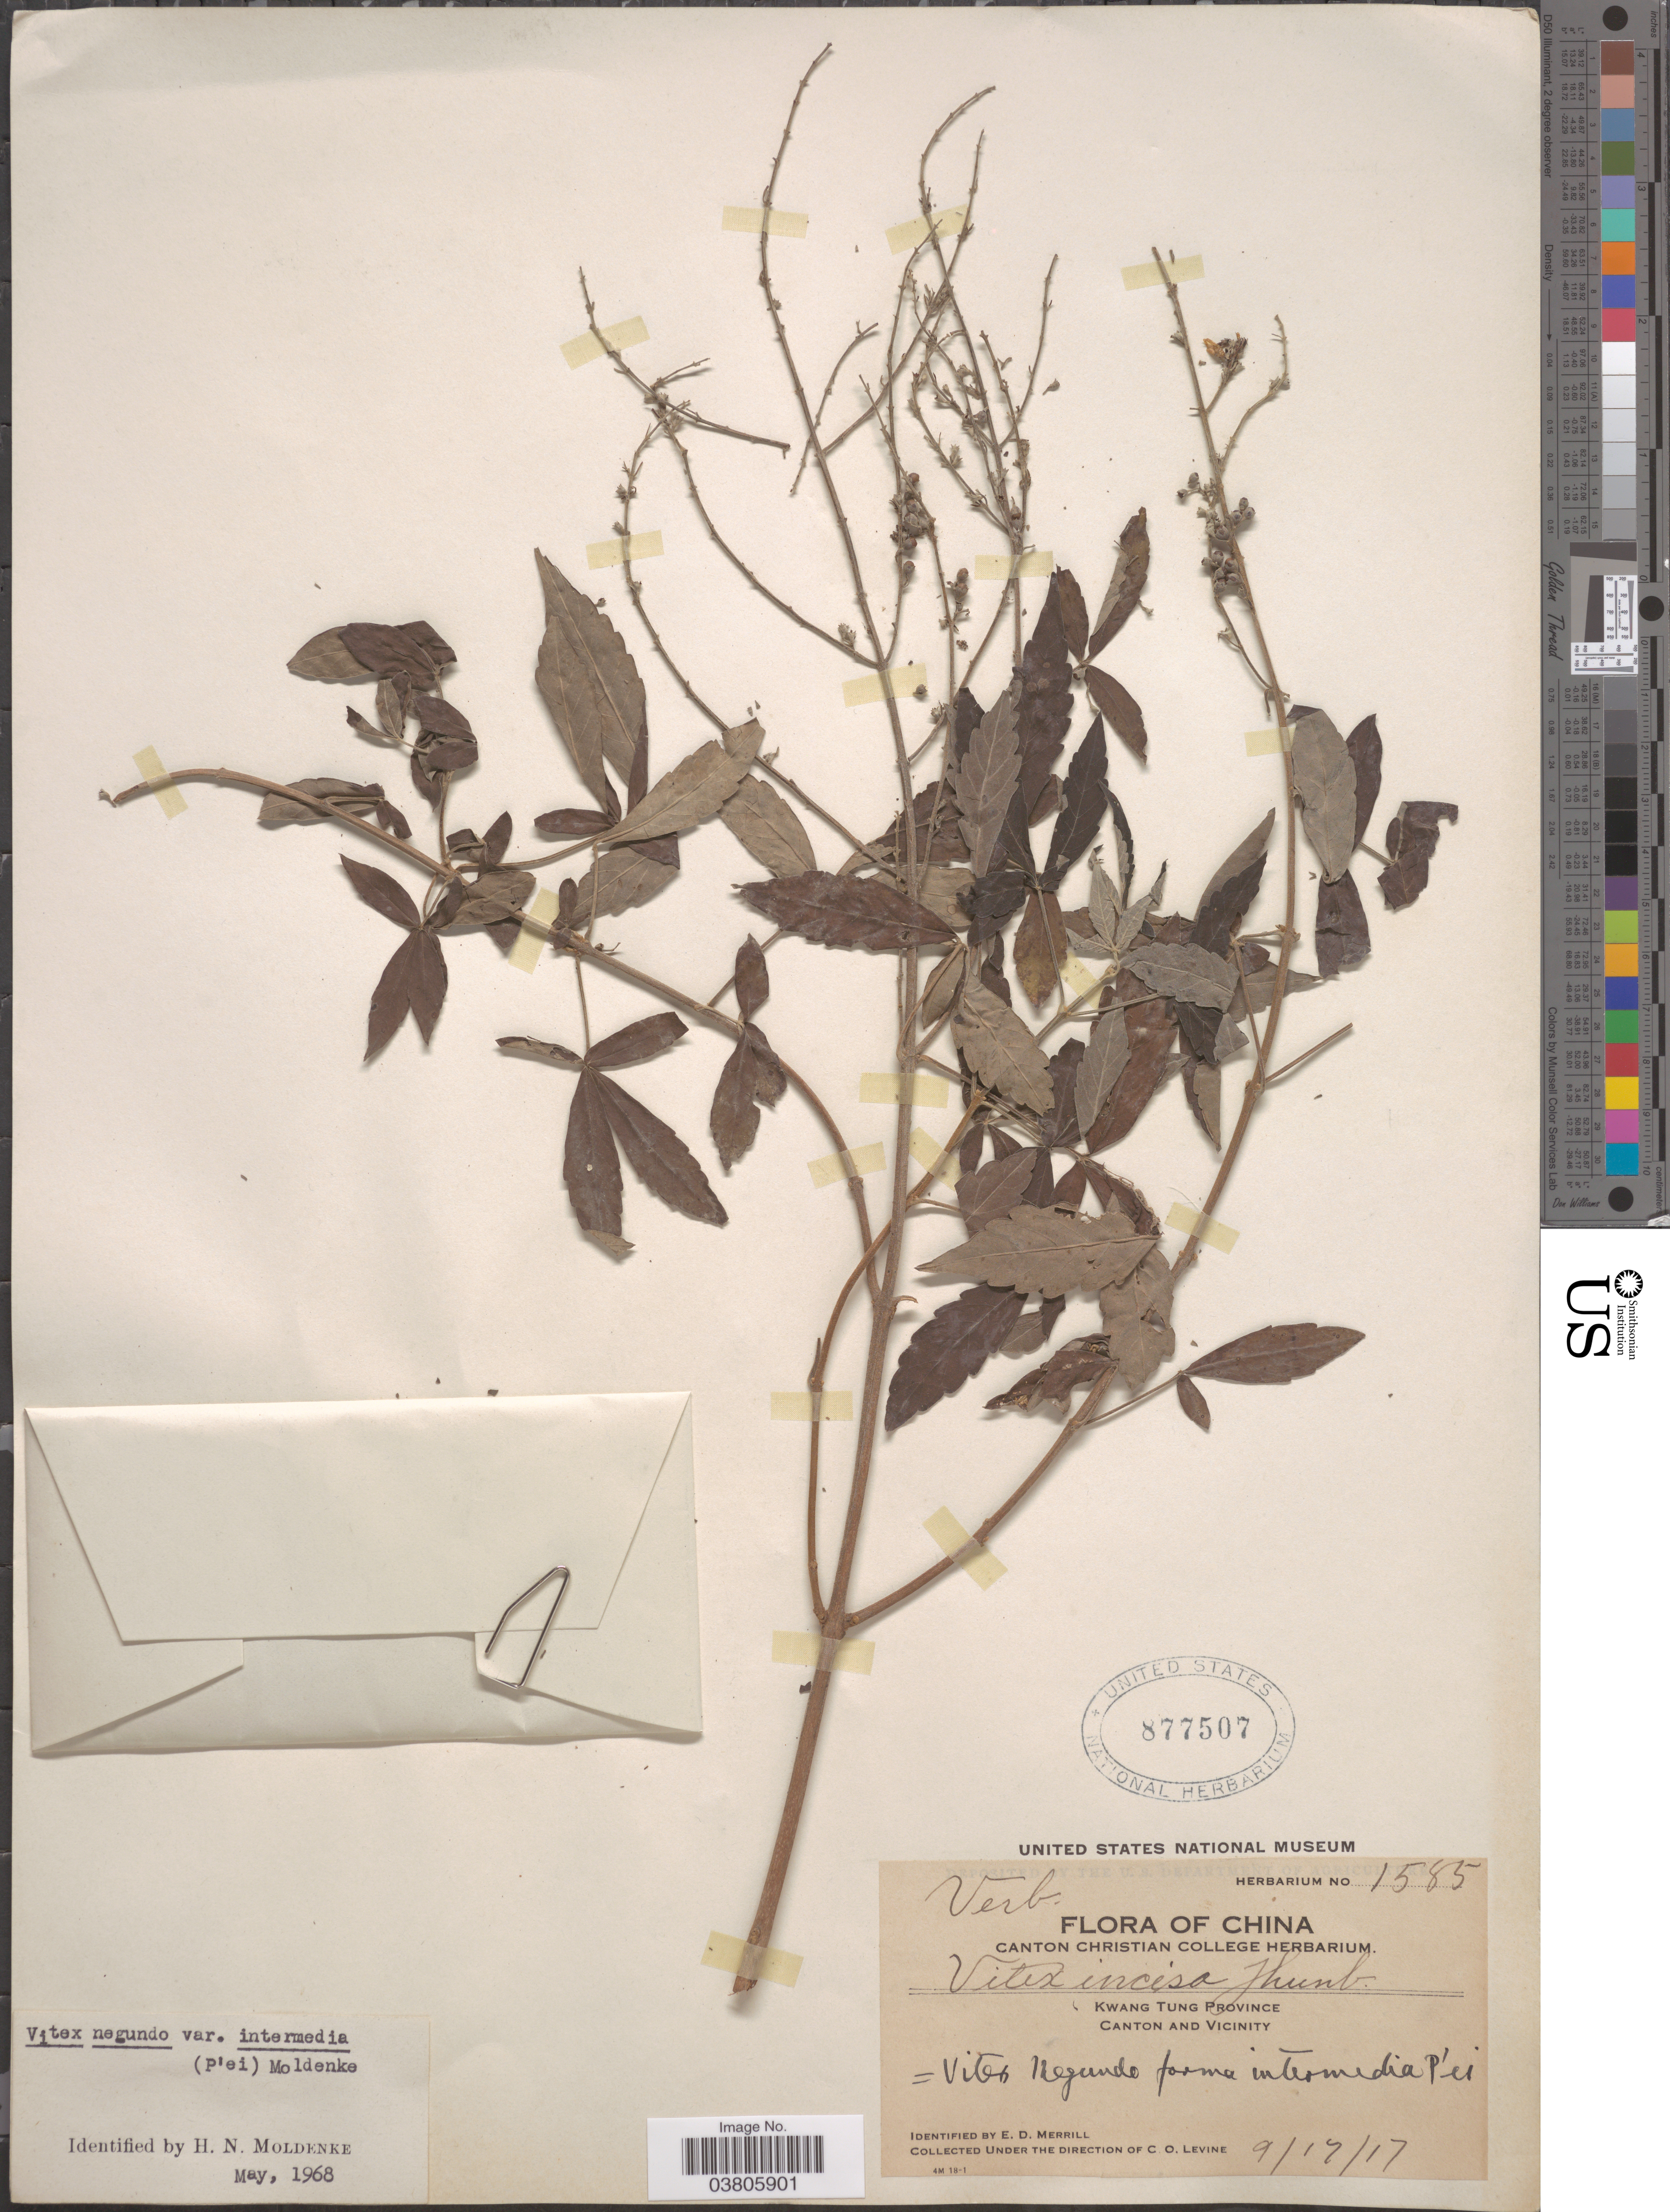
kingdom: Plantae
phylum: Tracheophyta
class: Magnoliopsida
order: Lamiales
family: Lamiaceae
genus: Vitex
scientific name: Vitex negundo var. intermedia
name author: (C. Pei) Moldenke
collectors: C. O. Levine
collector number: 1585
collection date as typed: Transcribed d/m/y: 17/9/17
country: China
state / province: Guangdong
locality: Kwang Tung Province. Canton and Vicinity.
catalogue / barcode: US 877507